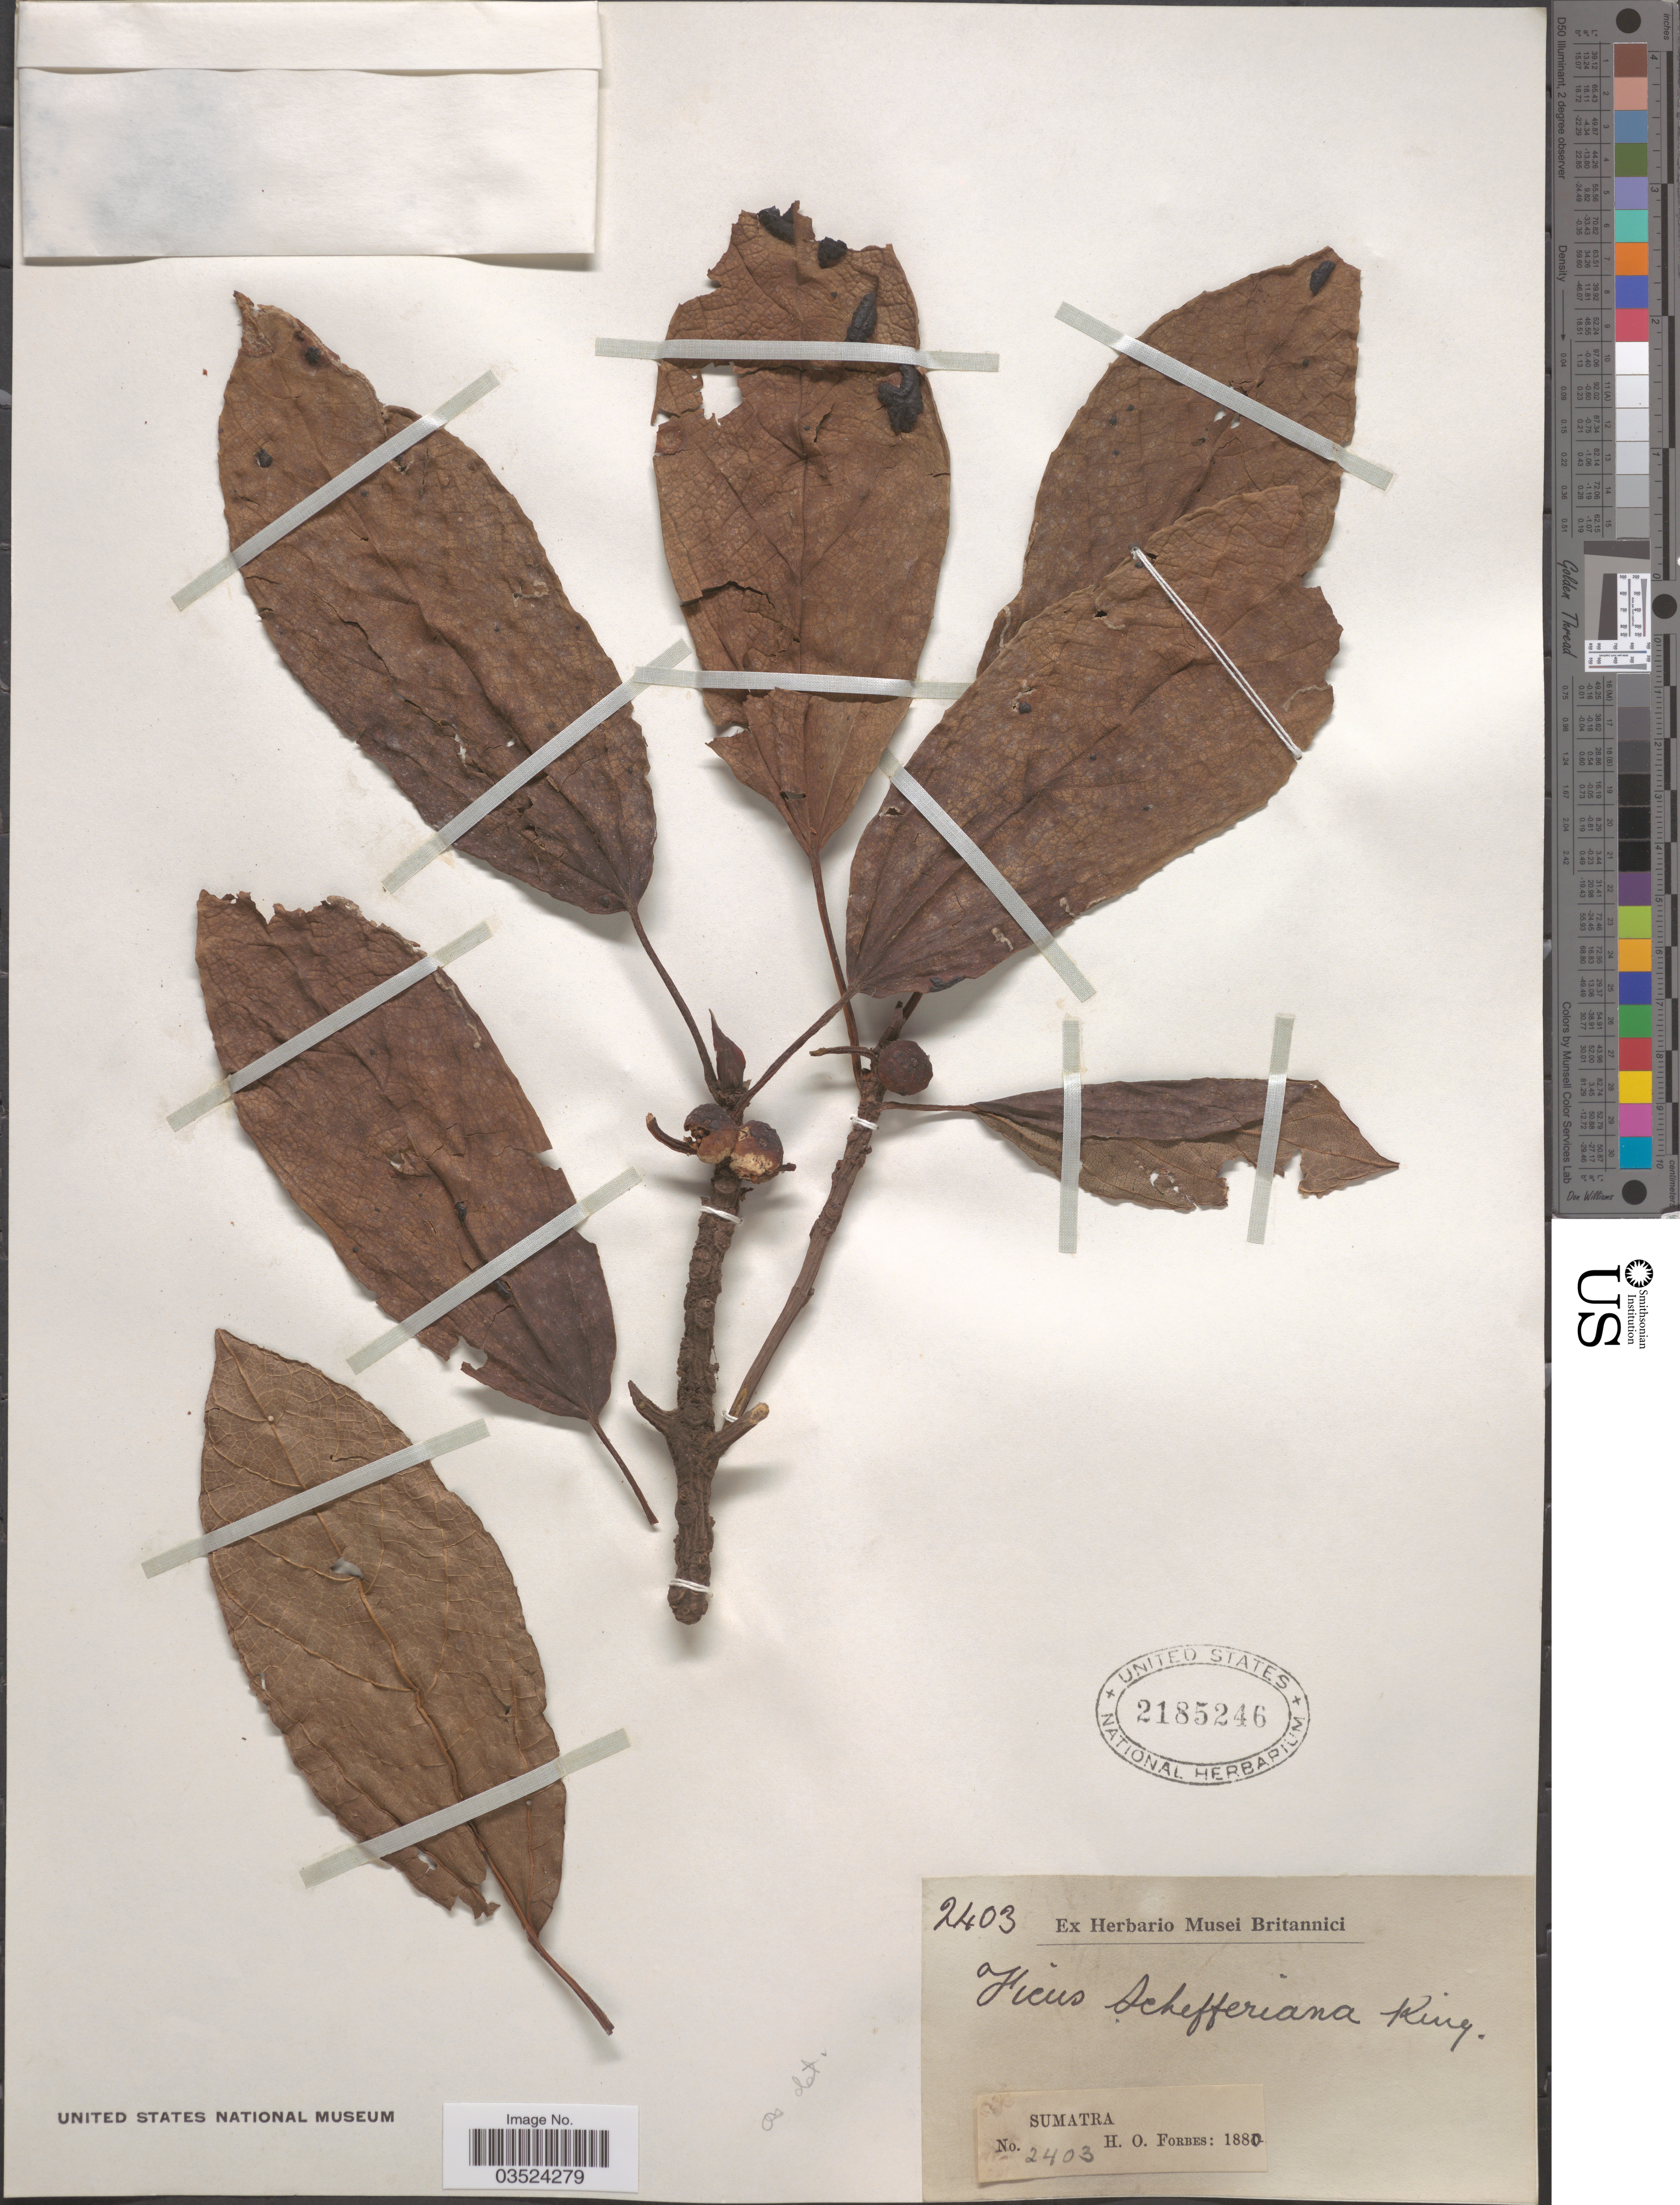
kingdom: Plantae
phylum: Tracheophyta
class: Magnoliopsida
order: Rosales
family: Moraceae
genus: Ficus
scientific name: Ficus schefferiana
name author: King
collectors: H. O. Forbes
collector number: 2403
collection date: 1880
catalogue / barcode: US 2185246